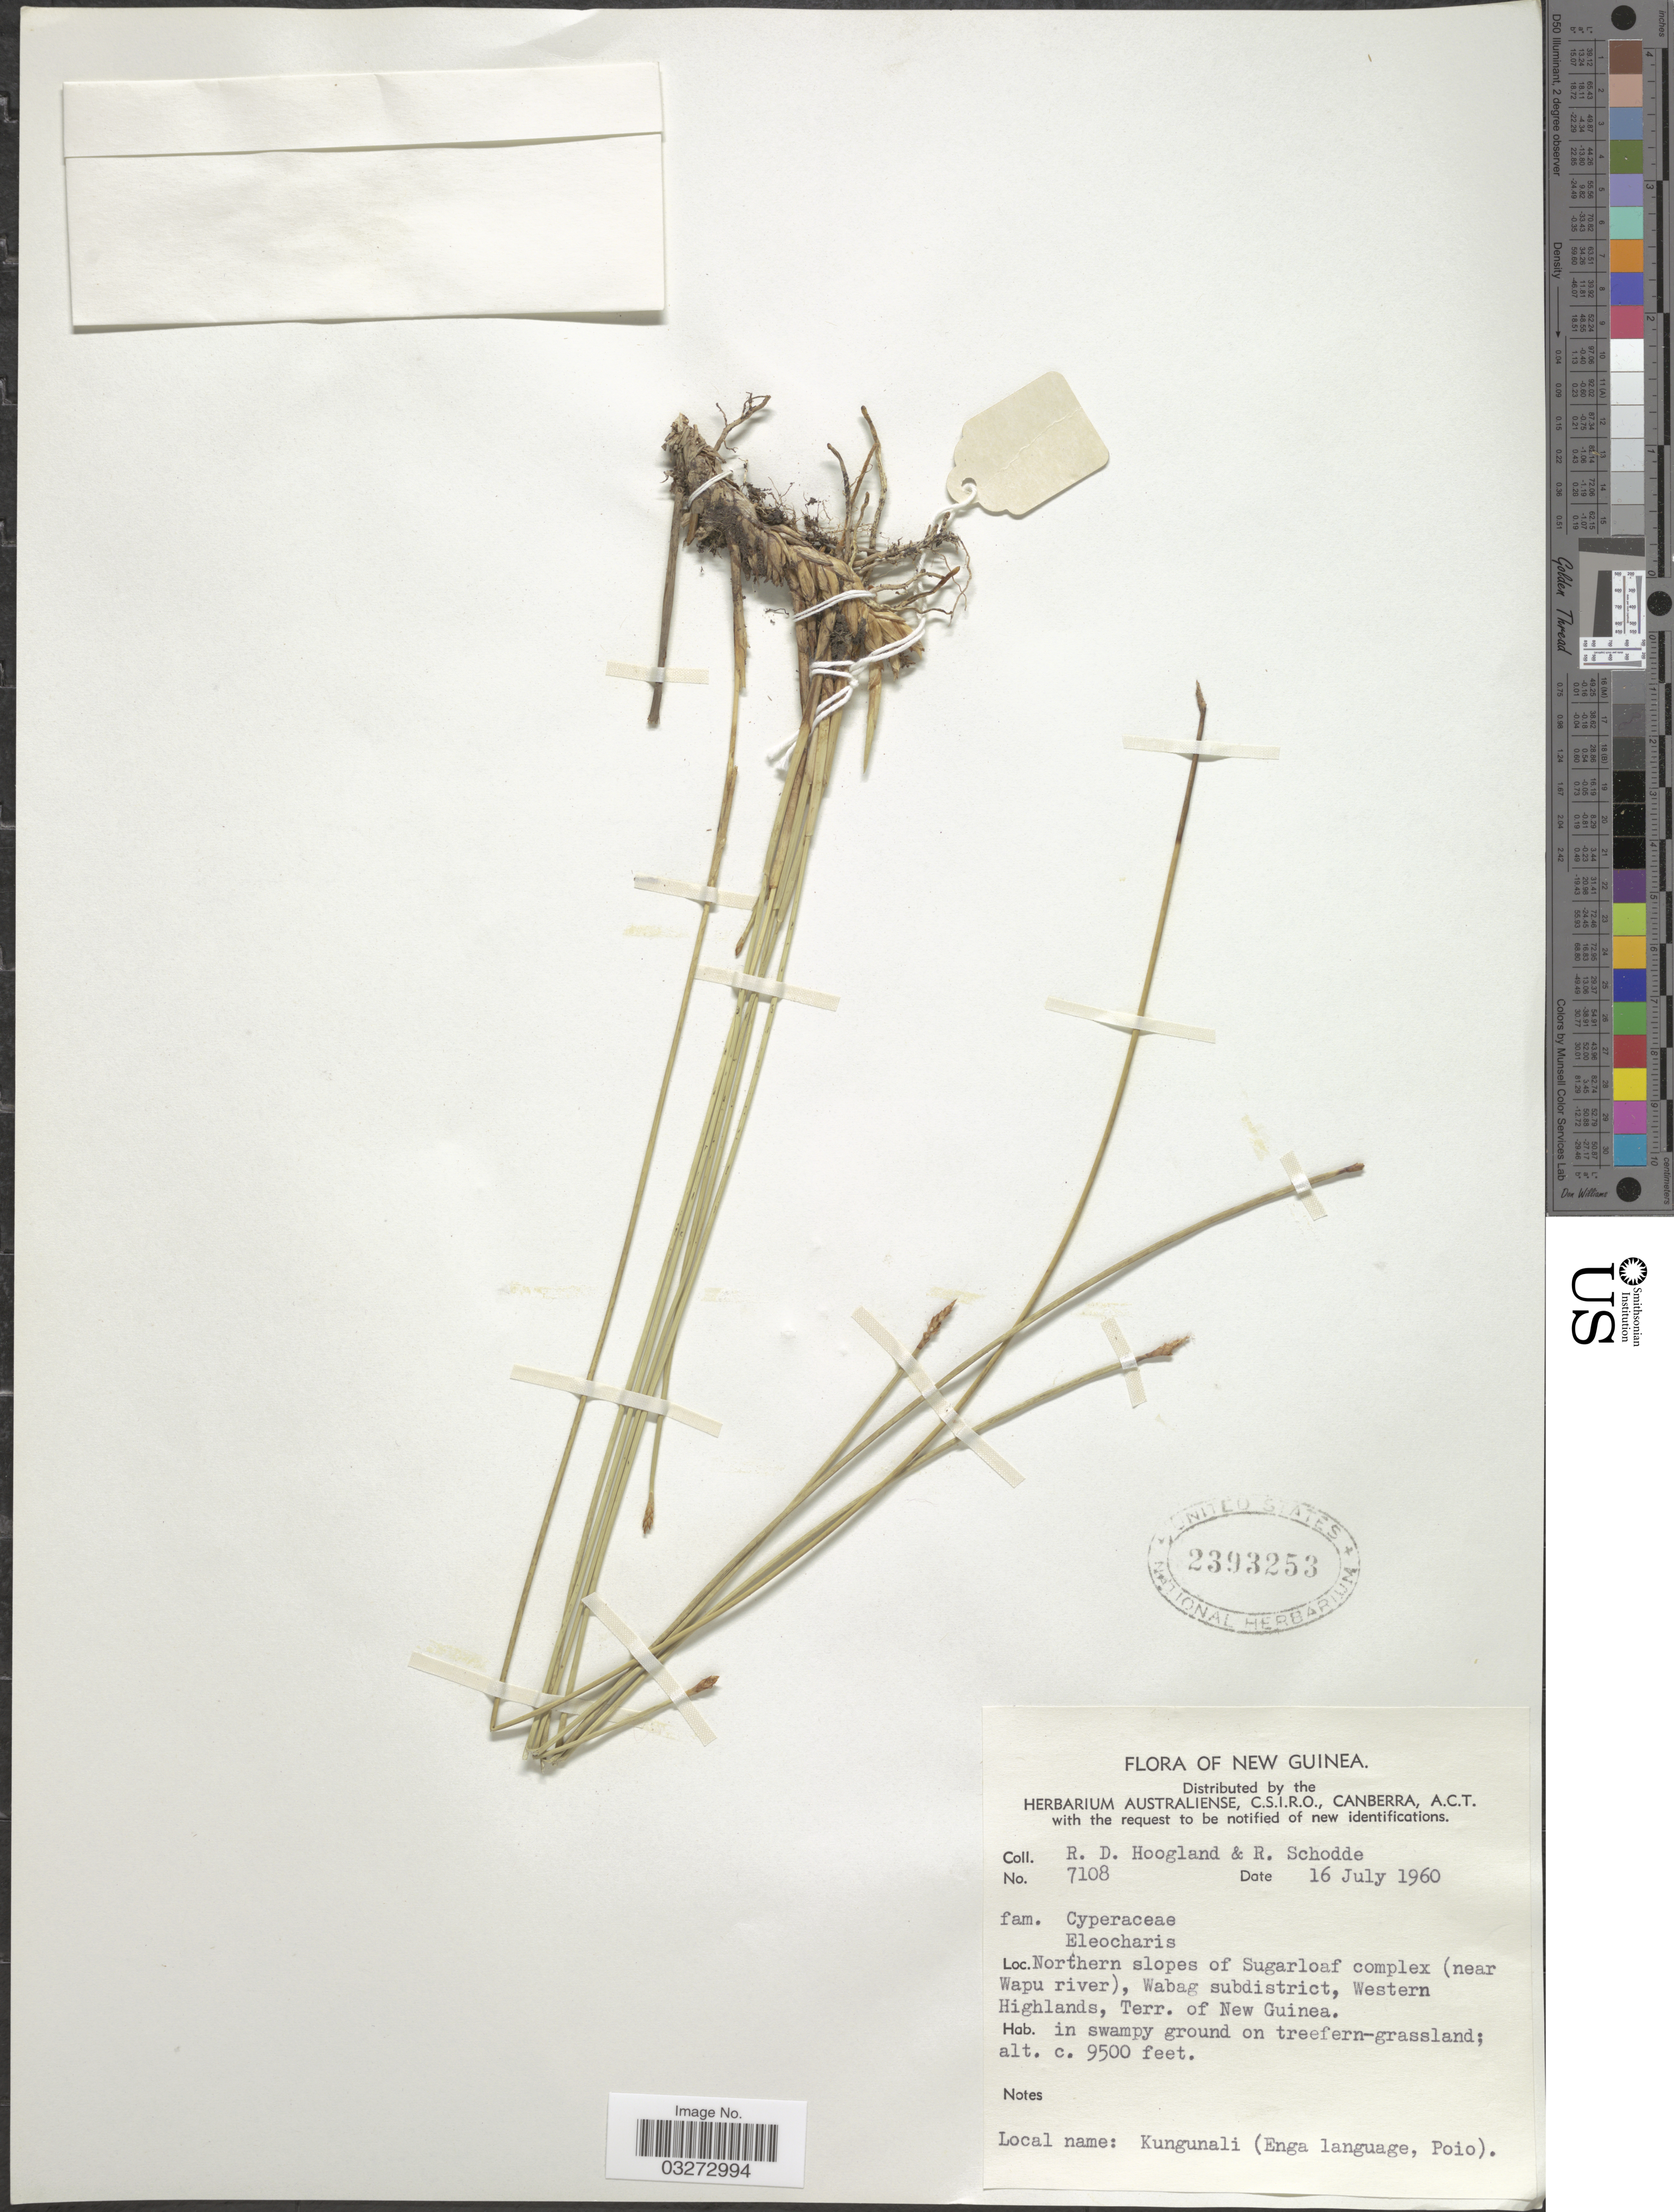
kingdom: Plantae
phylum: Tracheophyta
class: Liliopsida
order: Poales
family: Cyperaceae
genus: Trichophorum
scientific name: Trichophorum subcapitatum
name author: (Thwaites & Hook.) D.A. Simpson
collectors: R. D. Hoogland & R. Schodde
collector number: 7108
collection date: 1960-07-16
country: Papua New Guinea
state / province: Western Highlands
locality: New Guinea. Northern slopes of Sugarloaf complex (near Wapu river), Wabag subdistrict, Terr. of New Guinea.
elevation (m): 2896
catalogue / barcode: US 2393253